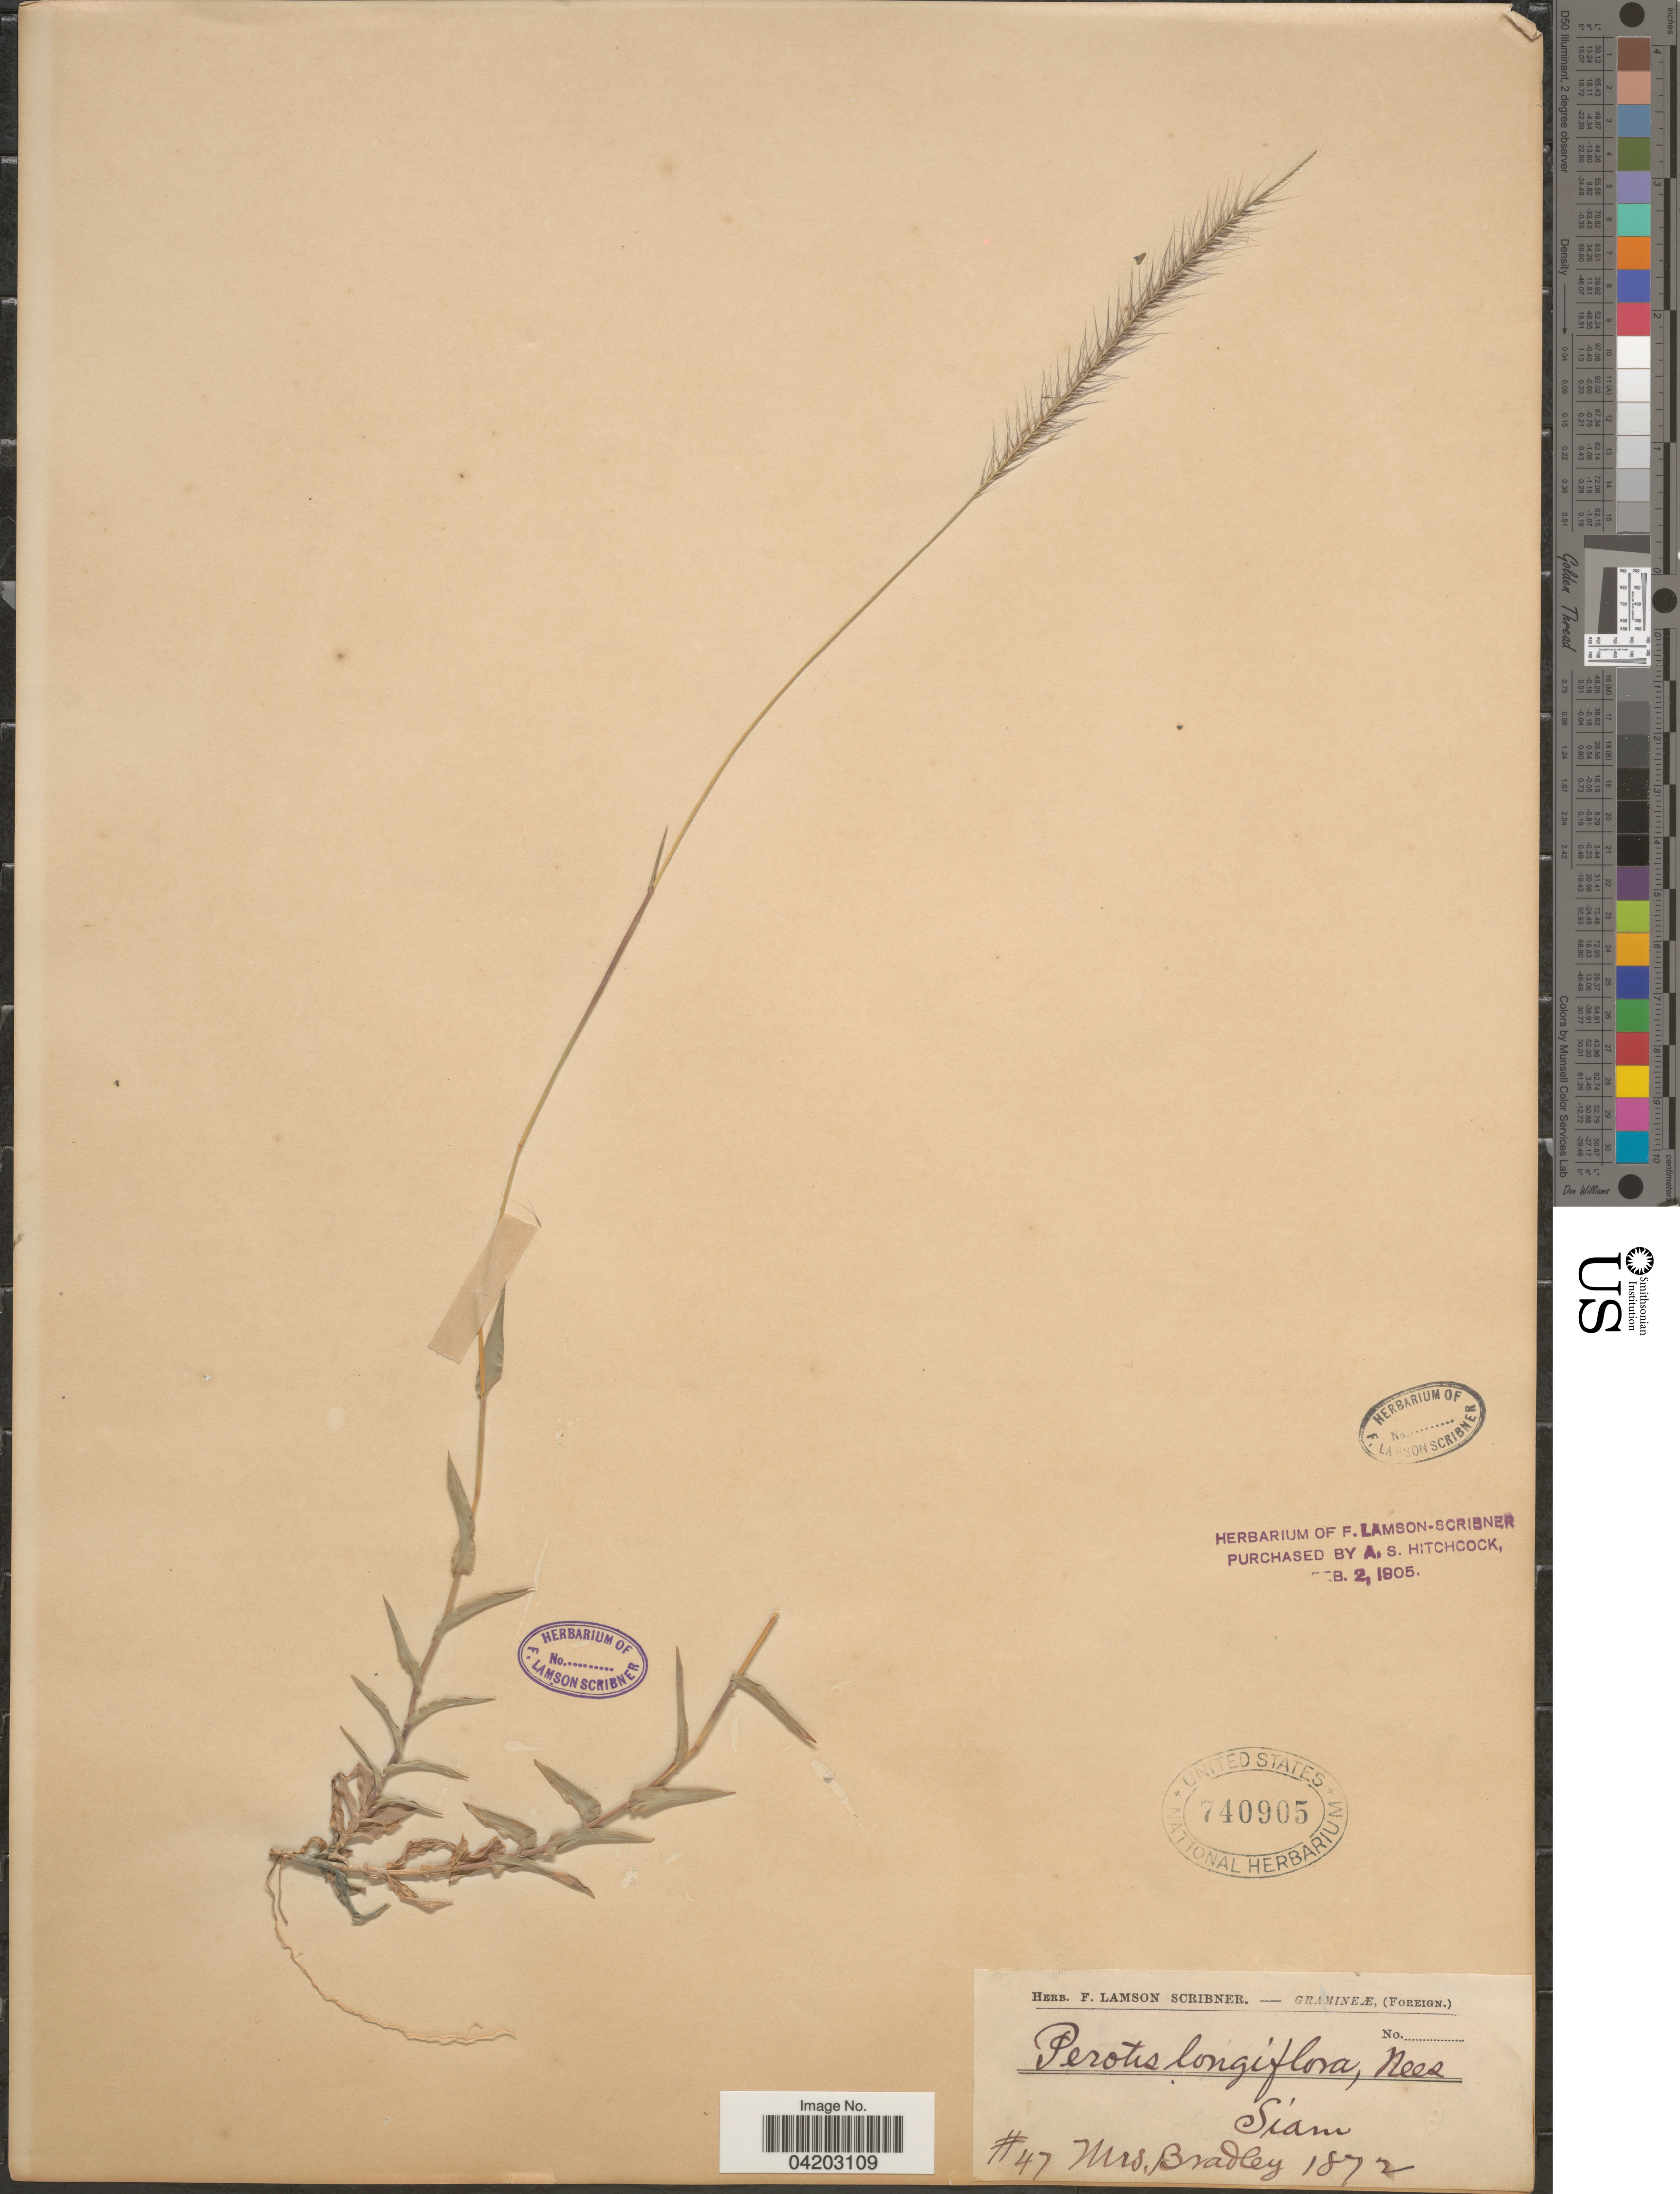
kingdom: Plantae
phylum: Tracheophyta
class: Liliopsida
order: Poales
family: Poaceae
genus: Perotis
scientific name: Perotis rara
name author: R. Br.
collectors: Bradley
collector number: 47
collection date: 1872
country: Thailand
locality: Siam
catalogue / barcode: US 740905